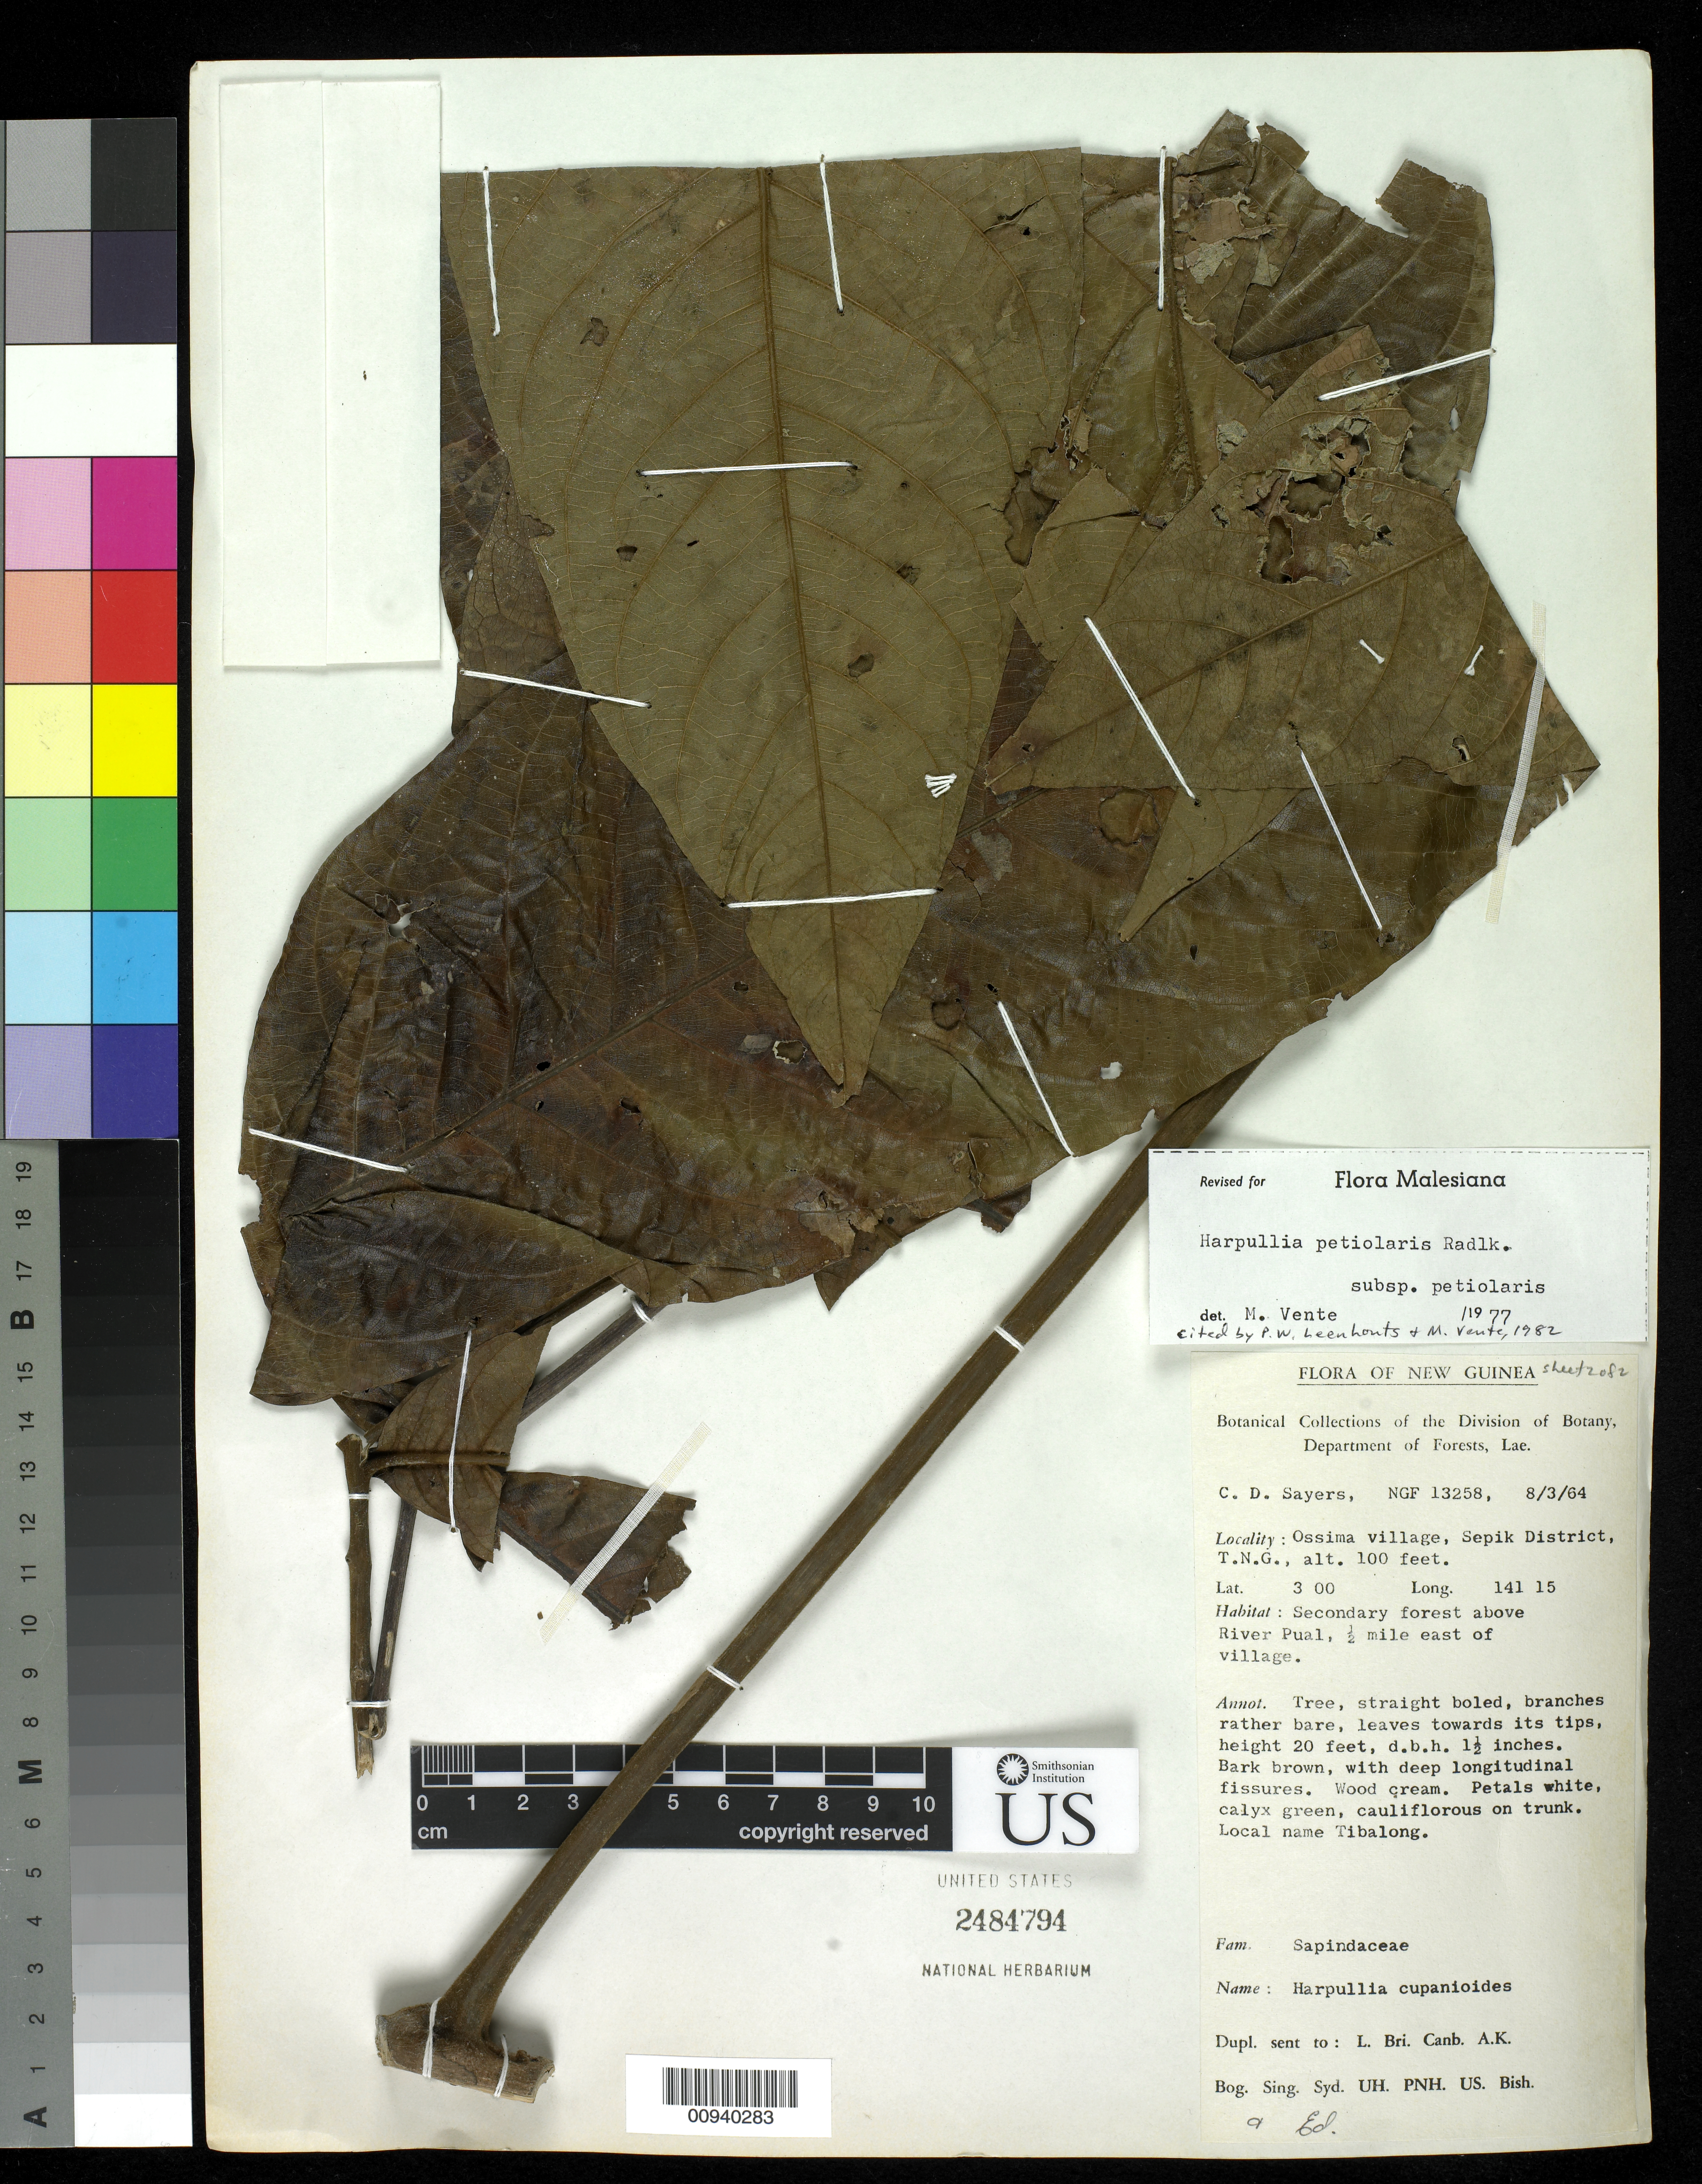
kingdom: Plantae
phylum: Tracheophyta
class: Magnoliopsida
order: Sapindales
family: Sapindaceae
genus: Harpullia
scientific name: Harpullia petiolaris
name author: Radlk.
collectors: C. Sayers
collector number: NGF 13258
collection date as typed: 08 Mar 1964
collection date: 1964-03-08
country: Papua New Guinea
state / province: Sandaun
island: New Guinea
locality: Ossima village, Sepik district, T.N.G.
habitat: Secondary forest above river.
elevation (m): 30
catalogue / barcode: US 2484794